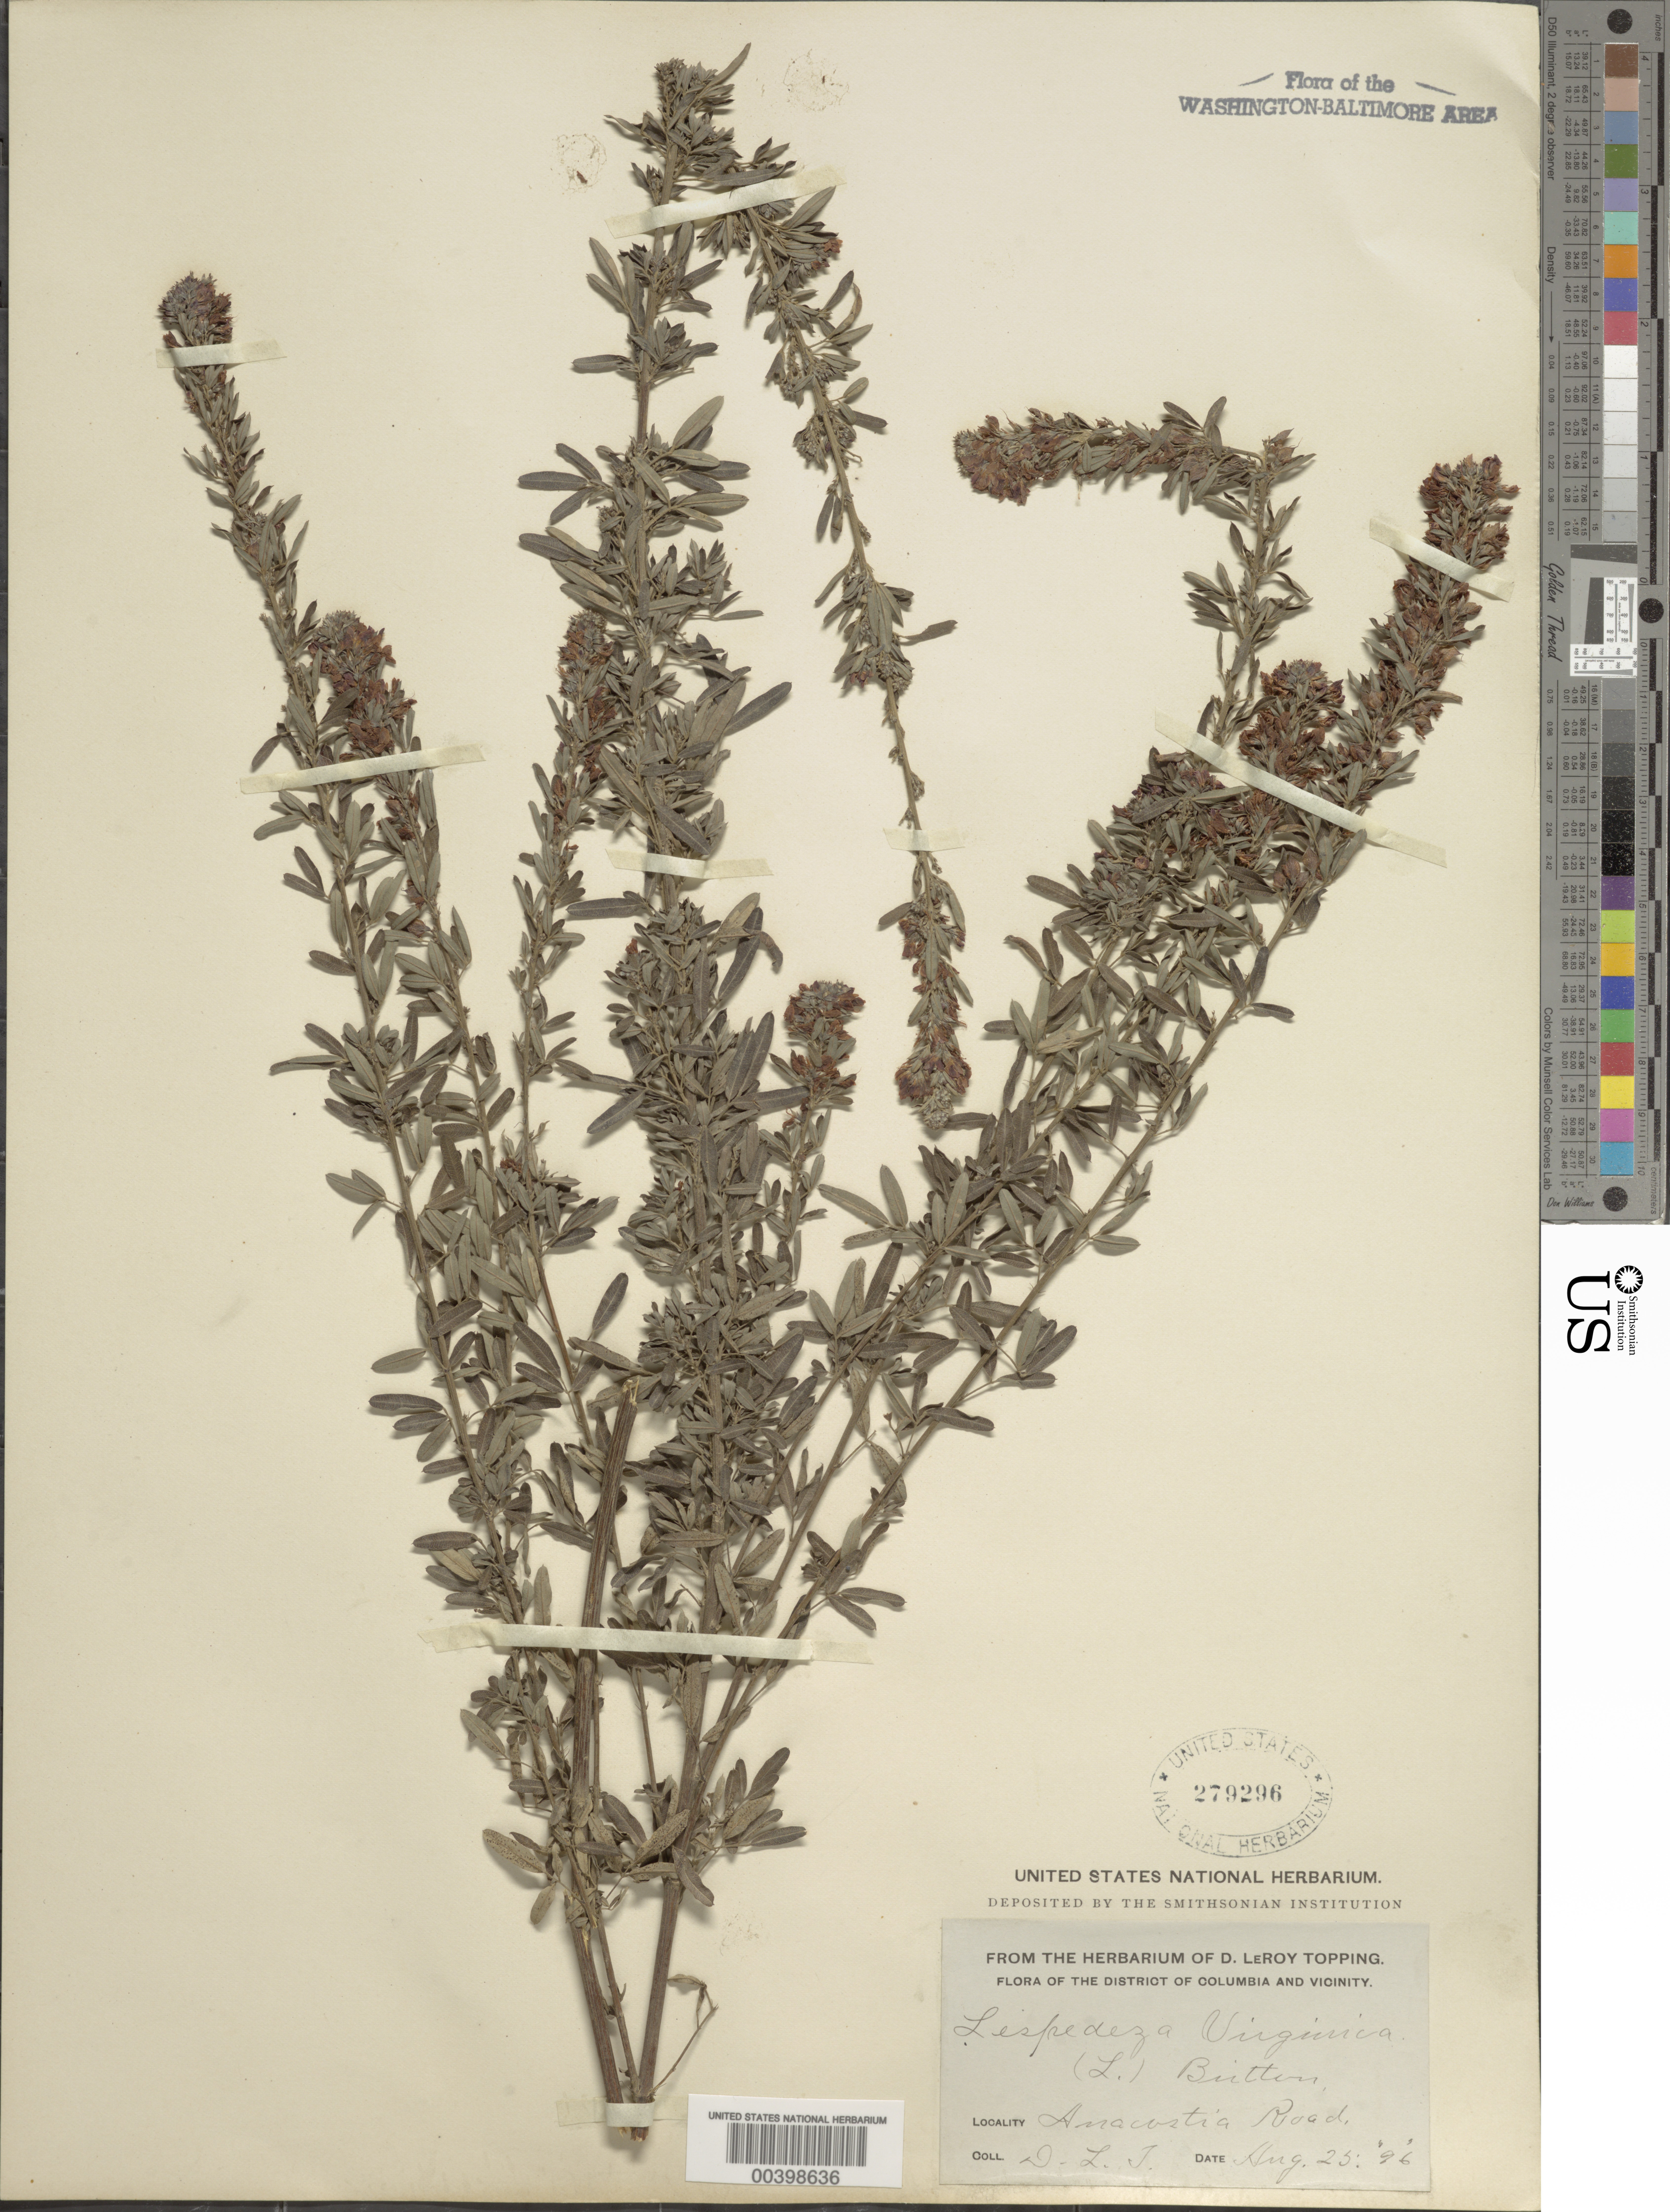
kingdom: Plantae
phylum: Tracheophyta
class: Magnoliopsida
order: Fabales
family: Fabaceae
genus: Lespedeza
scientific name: Lespedeza virginica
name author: (L.) Britton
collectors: D. L. Topping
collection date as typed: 25 Aug 1896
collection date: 1896-08-25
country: United States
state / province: District of Columbia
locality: Anacostia Road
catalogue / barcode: US 279296